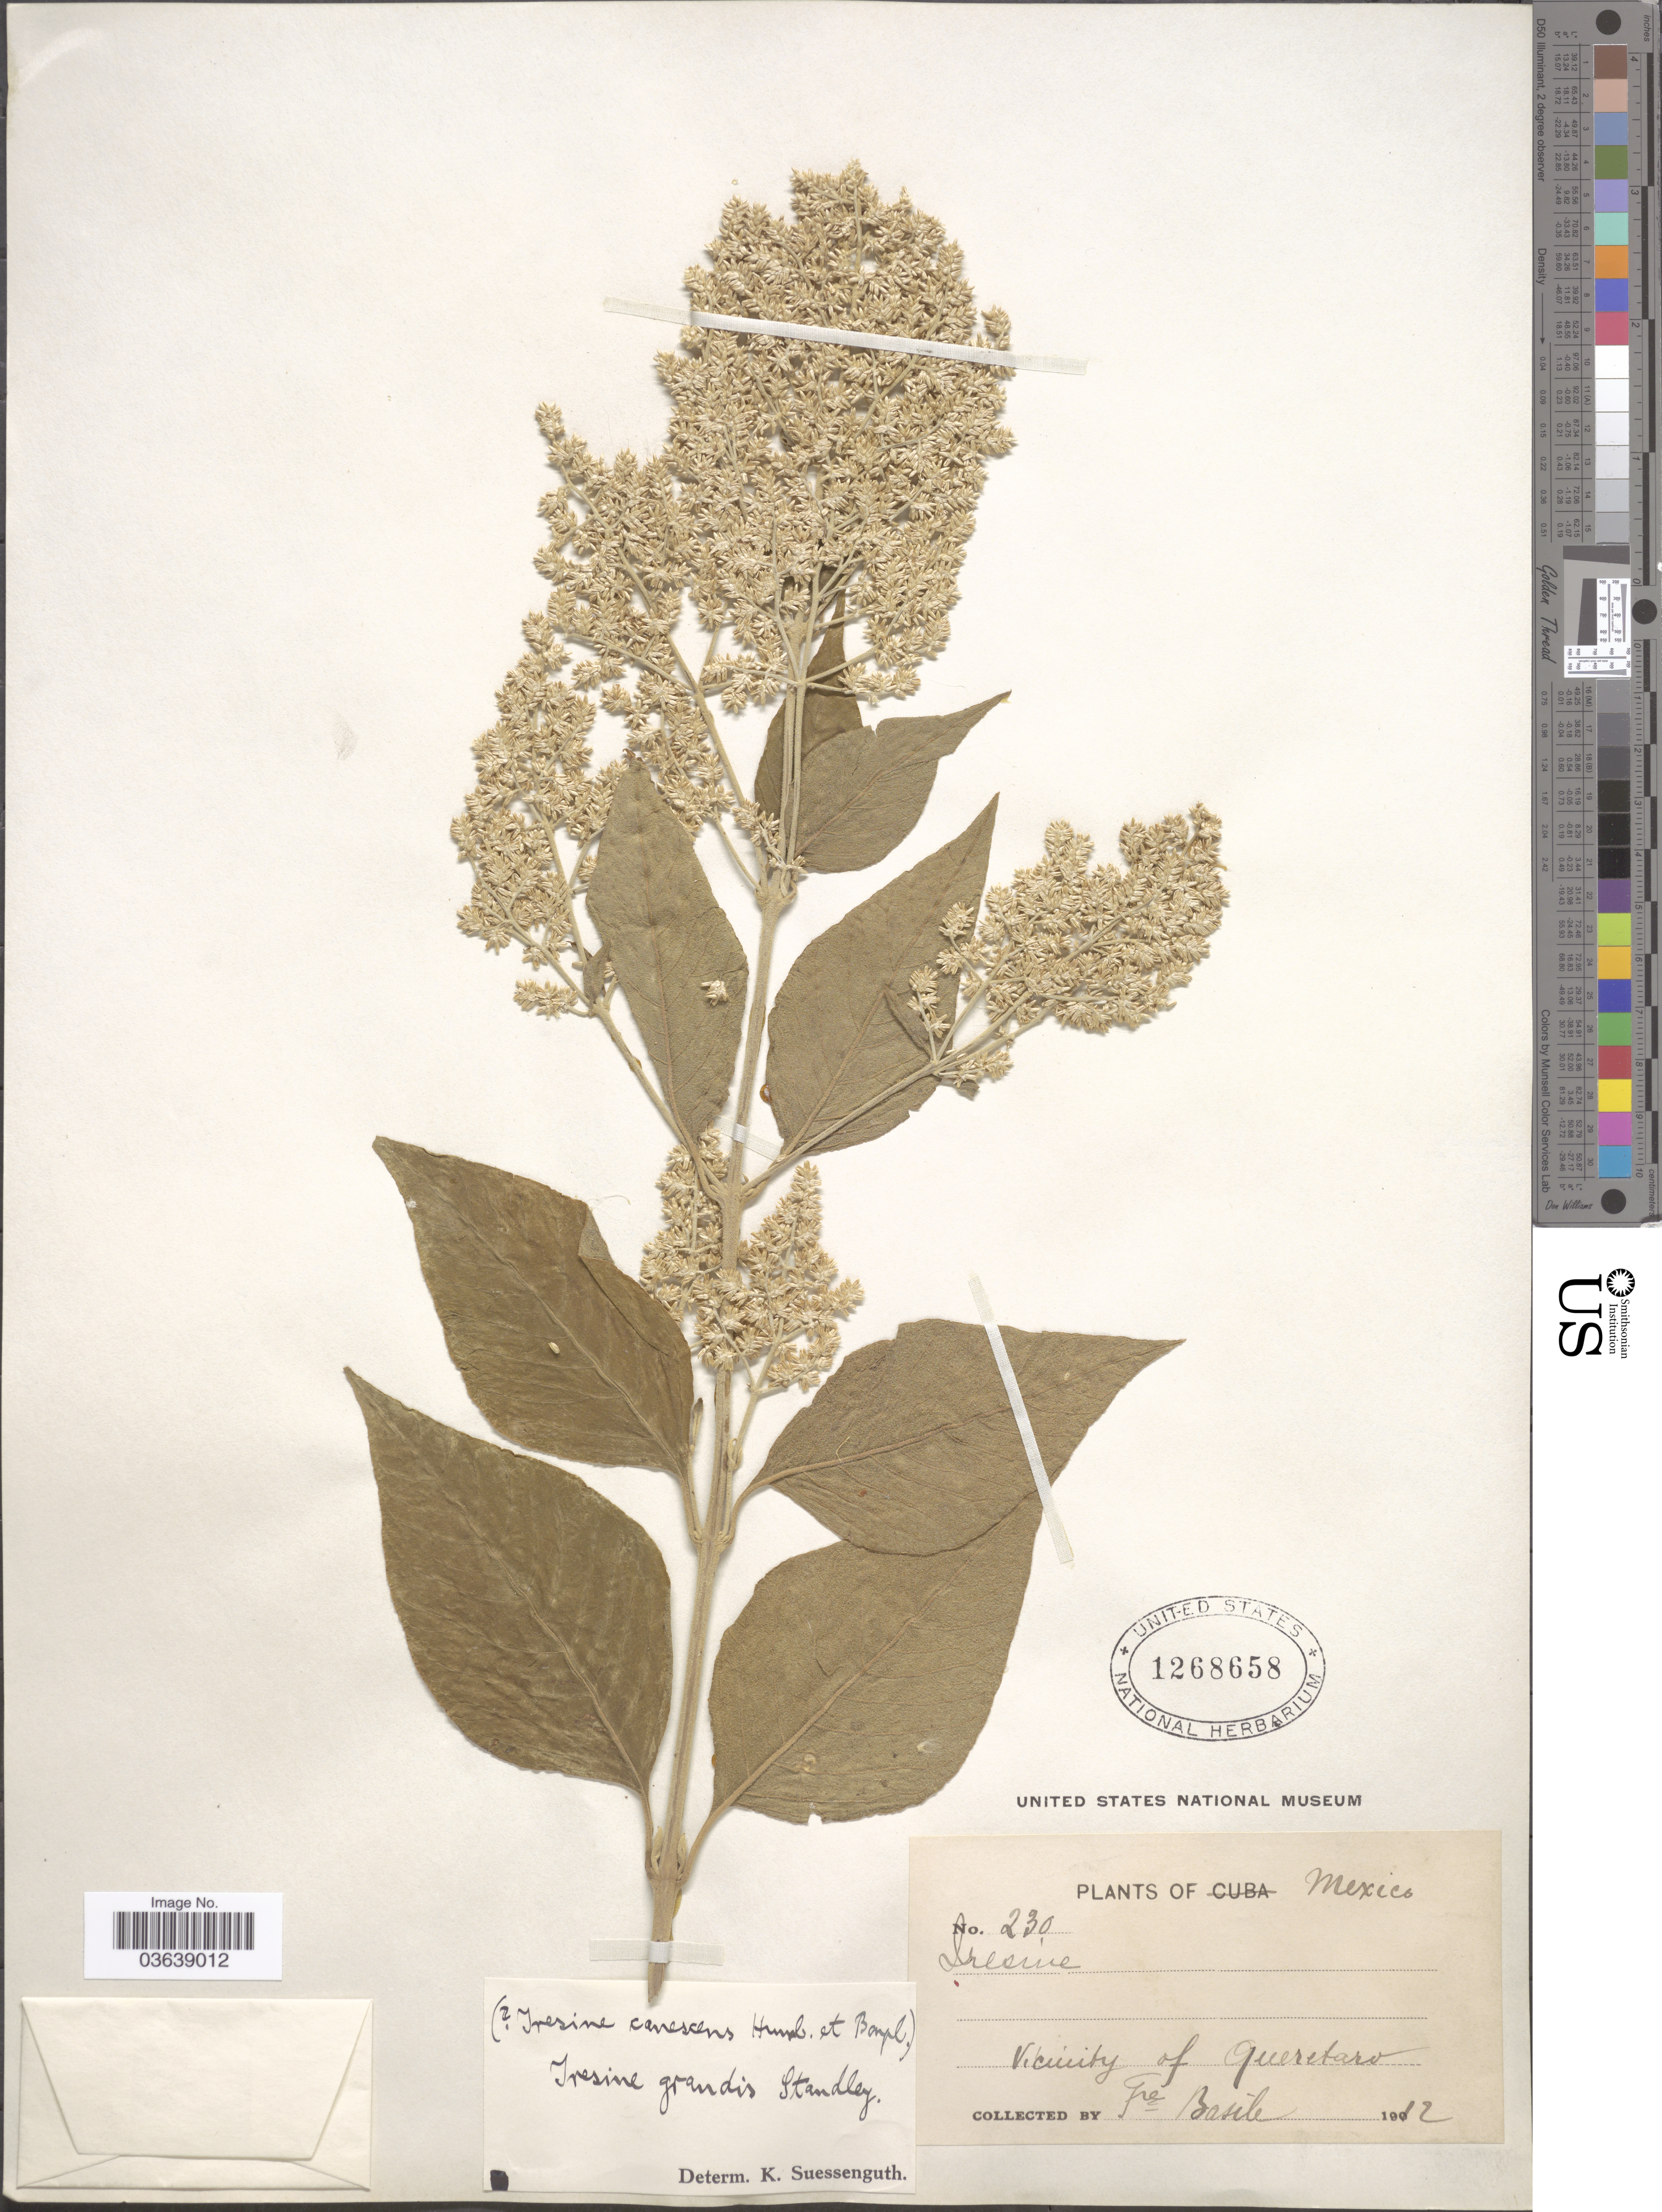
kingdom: Plantae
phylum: Tracheophyta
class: Magnoliopsida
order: Caryophyllales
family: Amaranthaceae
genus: Iresine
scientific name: Iresine grandis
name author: Standl.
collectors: Bro. Basile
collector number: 230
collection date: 1912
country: Mexico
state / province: Querétaro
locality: Vicinity of Queretaro.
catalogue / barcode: US 1268658